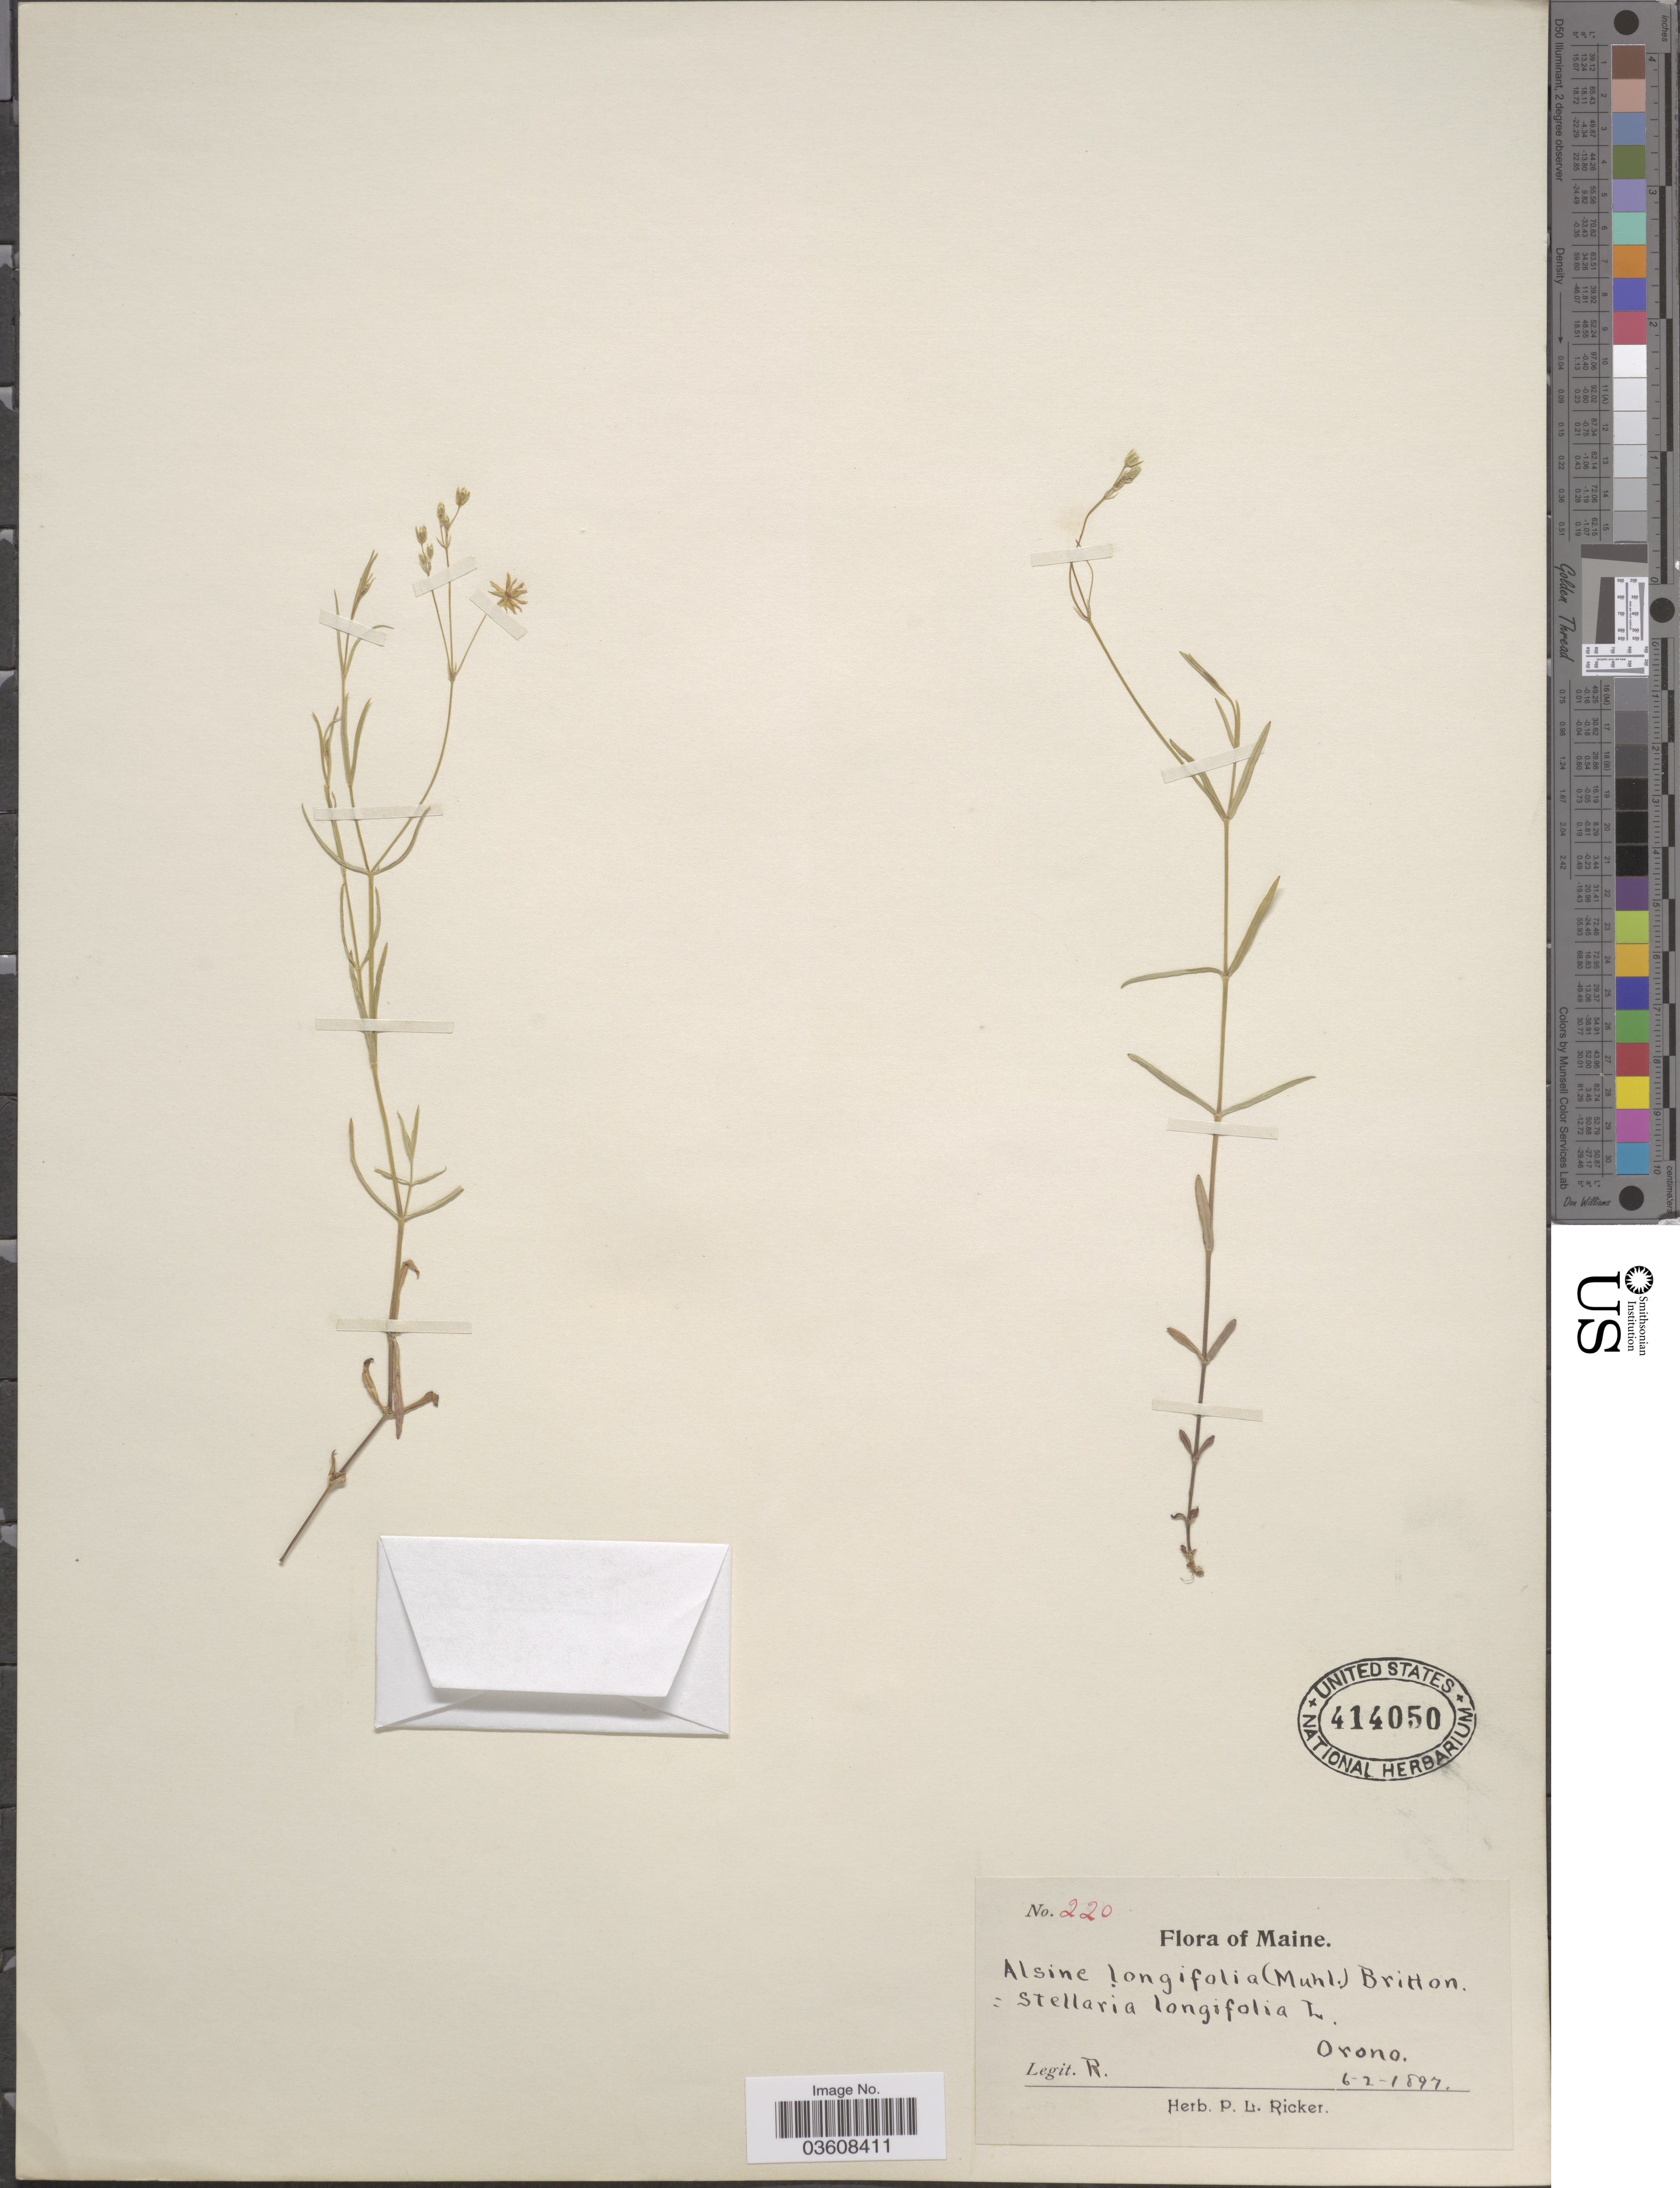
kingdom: Plantae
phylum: Tracheophyta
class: Magnoliopsida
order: Caryophyllales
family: Caryophyllaceae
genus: Stellaria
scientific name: Stellaria longifolia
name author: Muhl. ex Willd.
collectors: P. Ricker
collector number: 220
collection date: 1897-06-02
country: United States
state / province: Maine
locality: Orono.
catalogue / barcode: US 414050